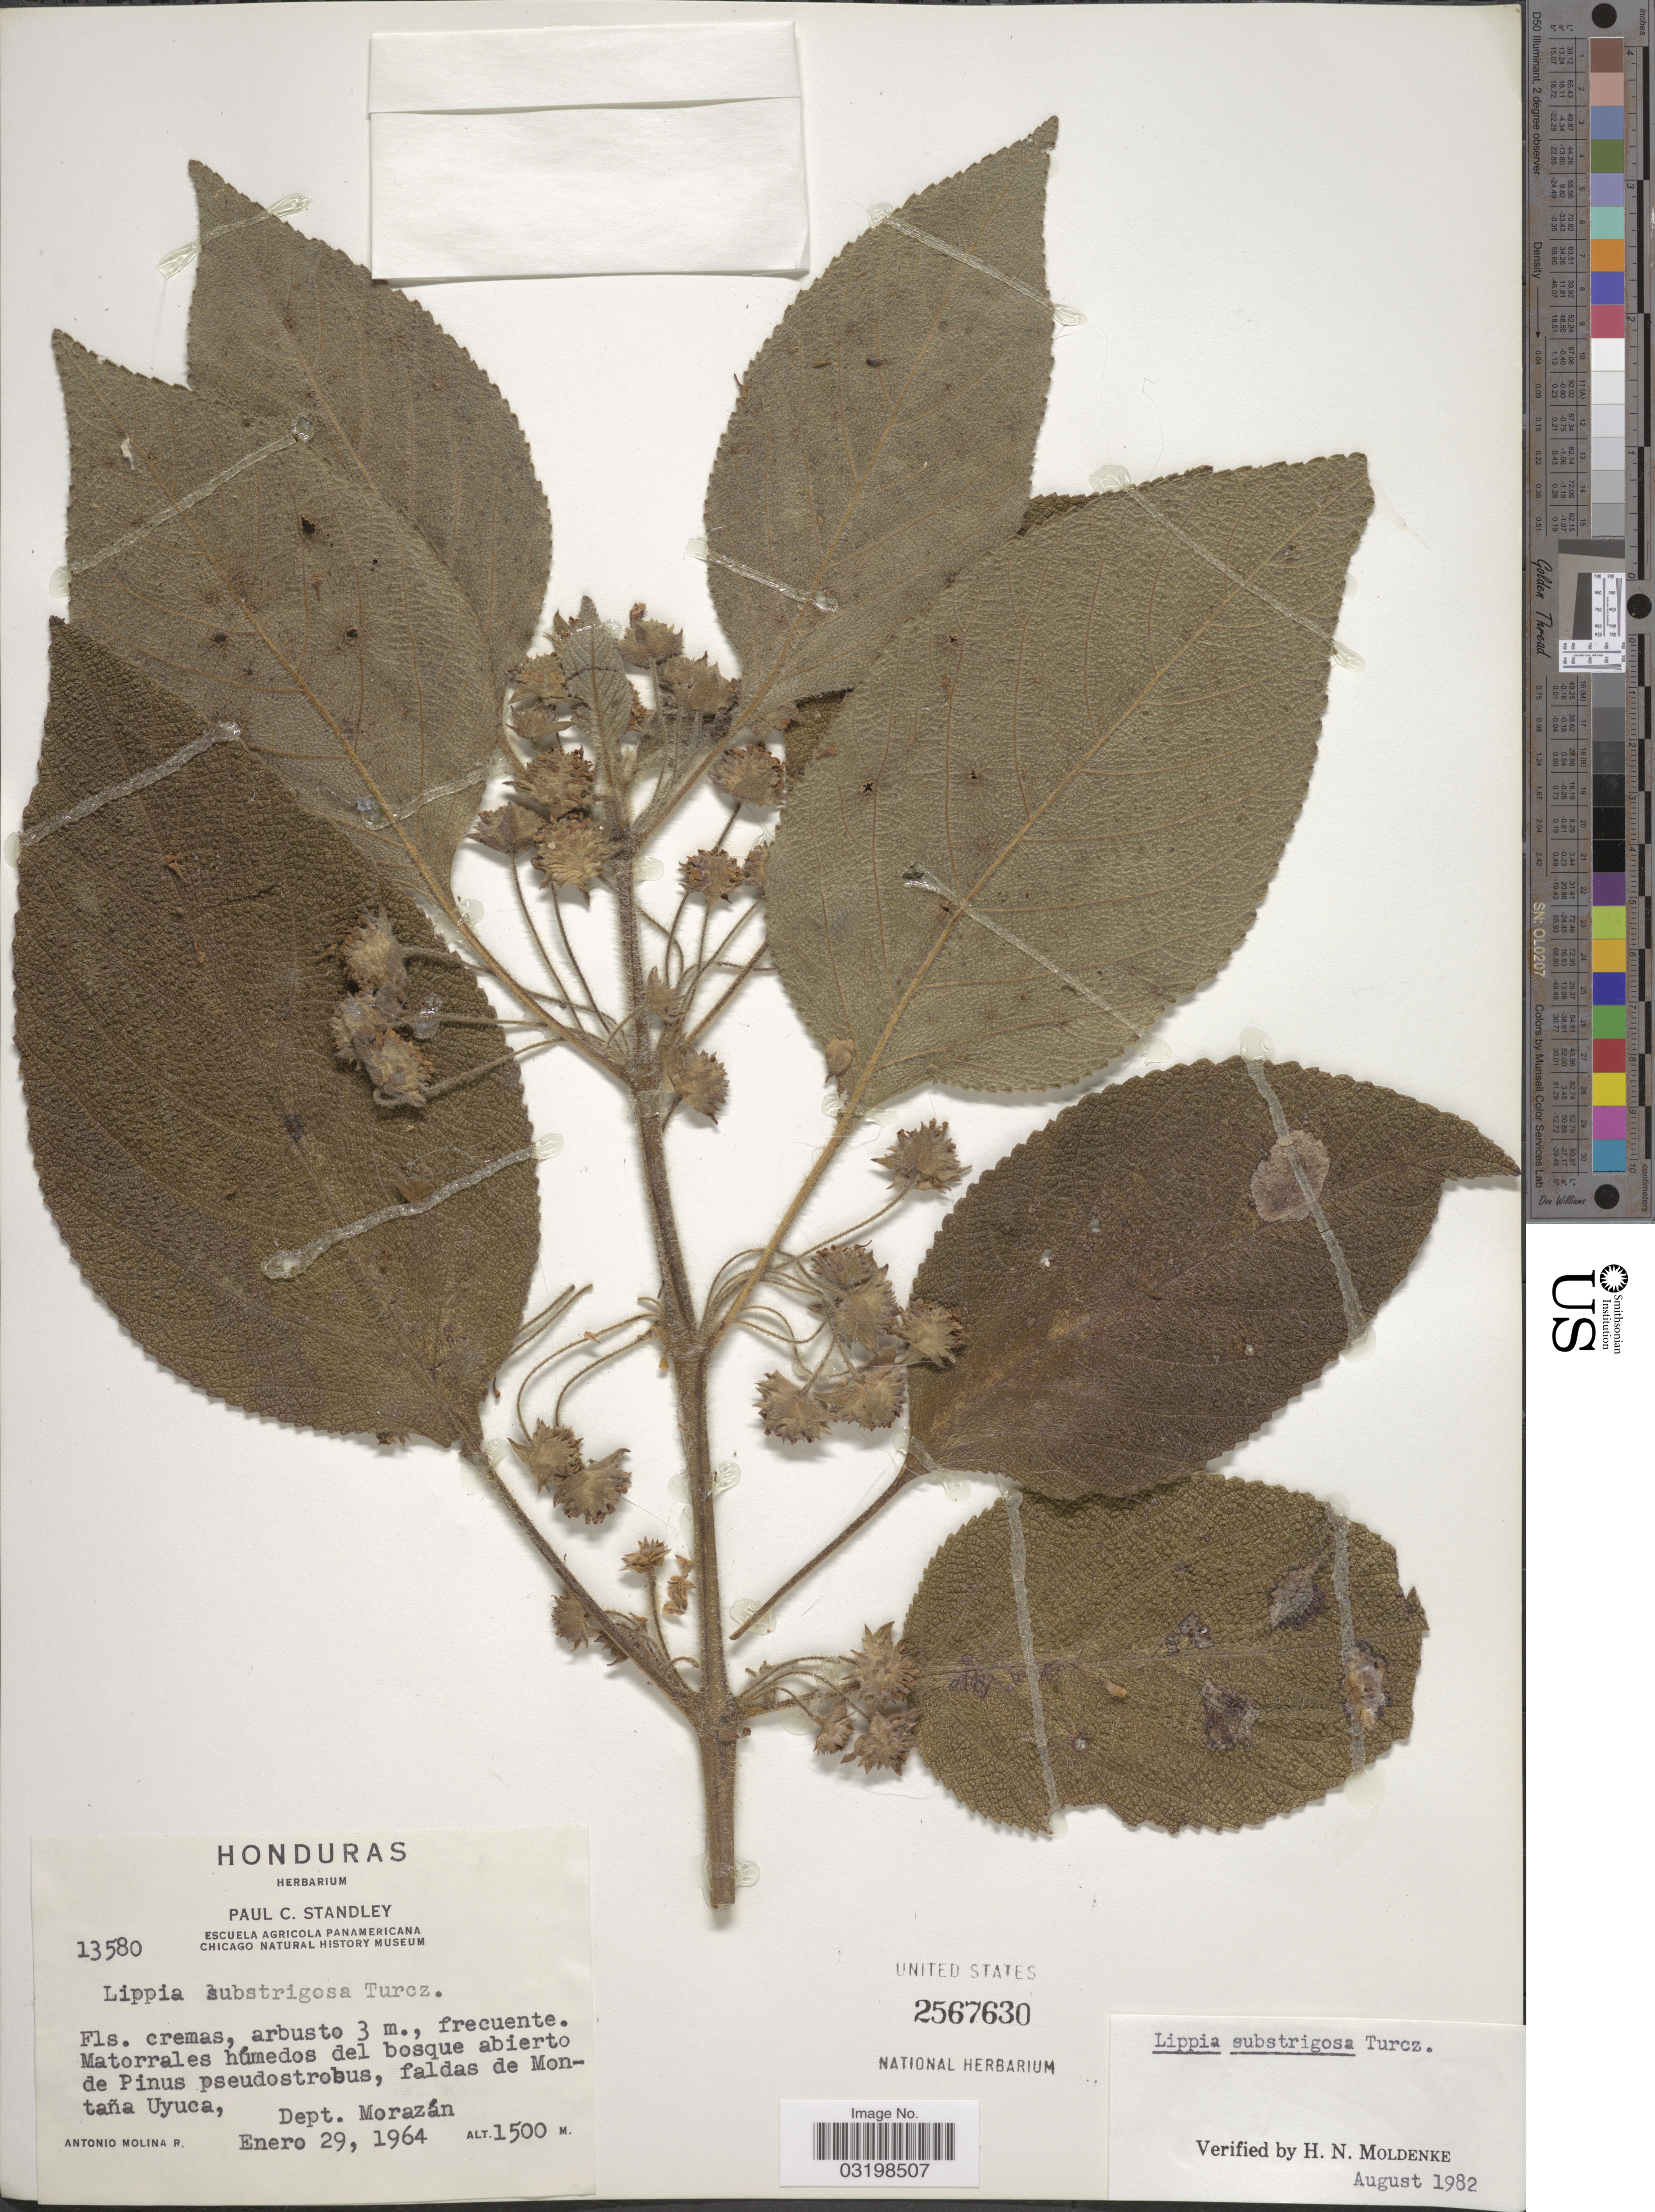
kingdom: Plantae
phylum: Tracheophyta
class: Magnoliopsida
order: Lamiales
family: Verbenaceae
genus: Lippia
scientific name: Lippia umbellata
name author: Cav.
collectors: A. Molina R.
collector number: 13580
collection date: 1964-01-29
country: Honduras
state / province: Fco. Morazán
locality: Faldas de Montaña Uyuca, Dept. Morazán.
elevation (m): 1500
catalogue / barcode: US 2567630